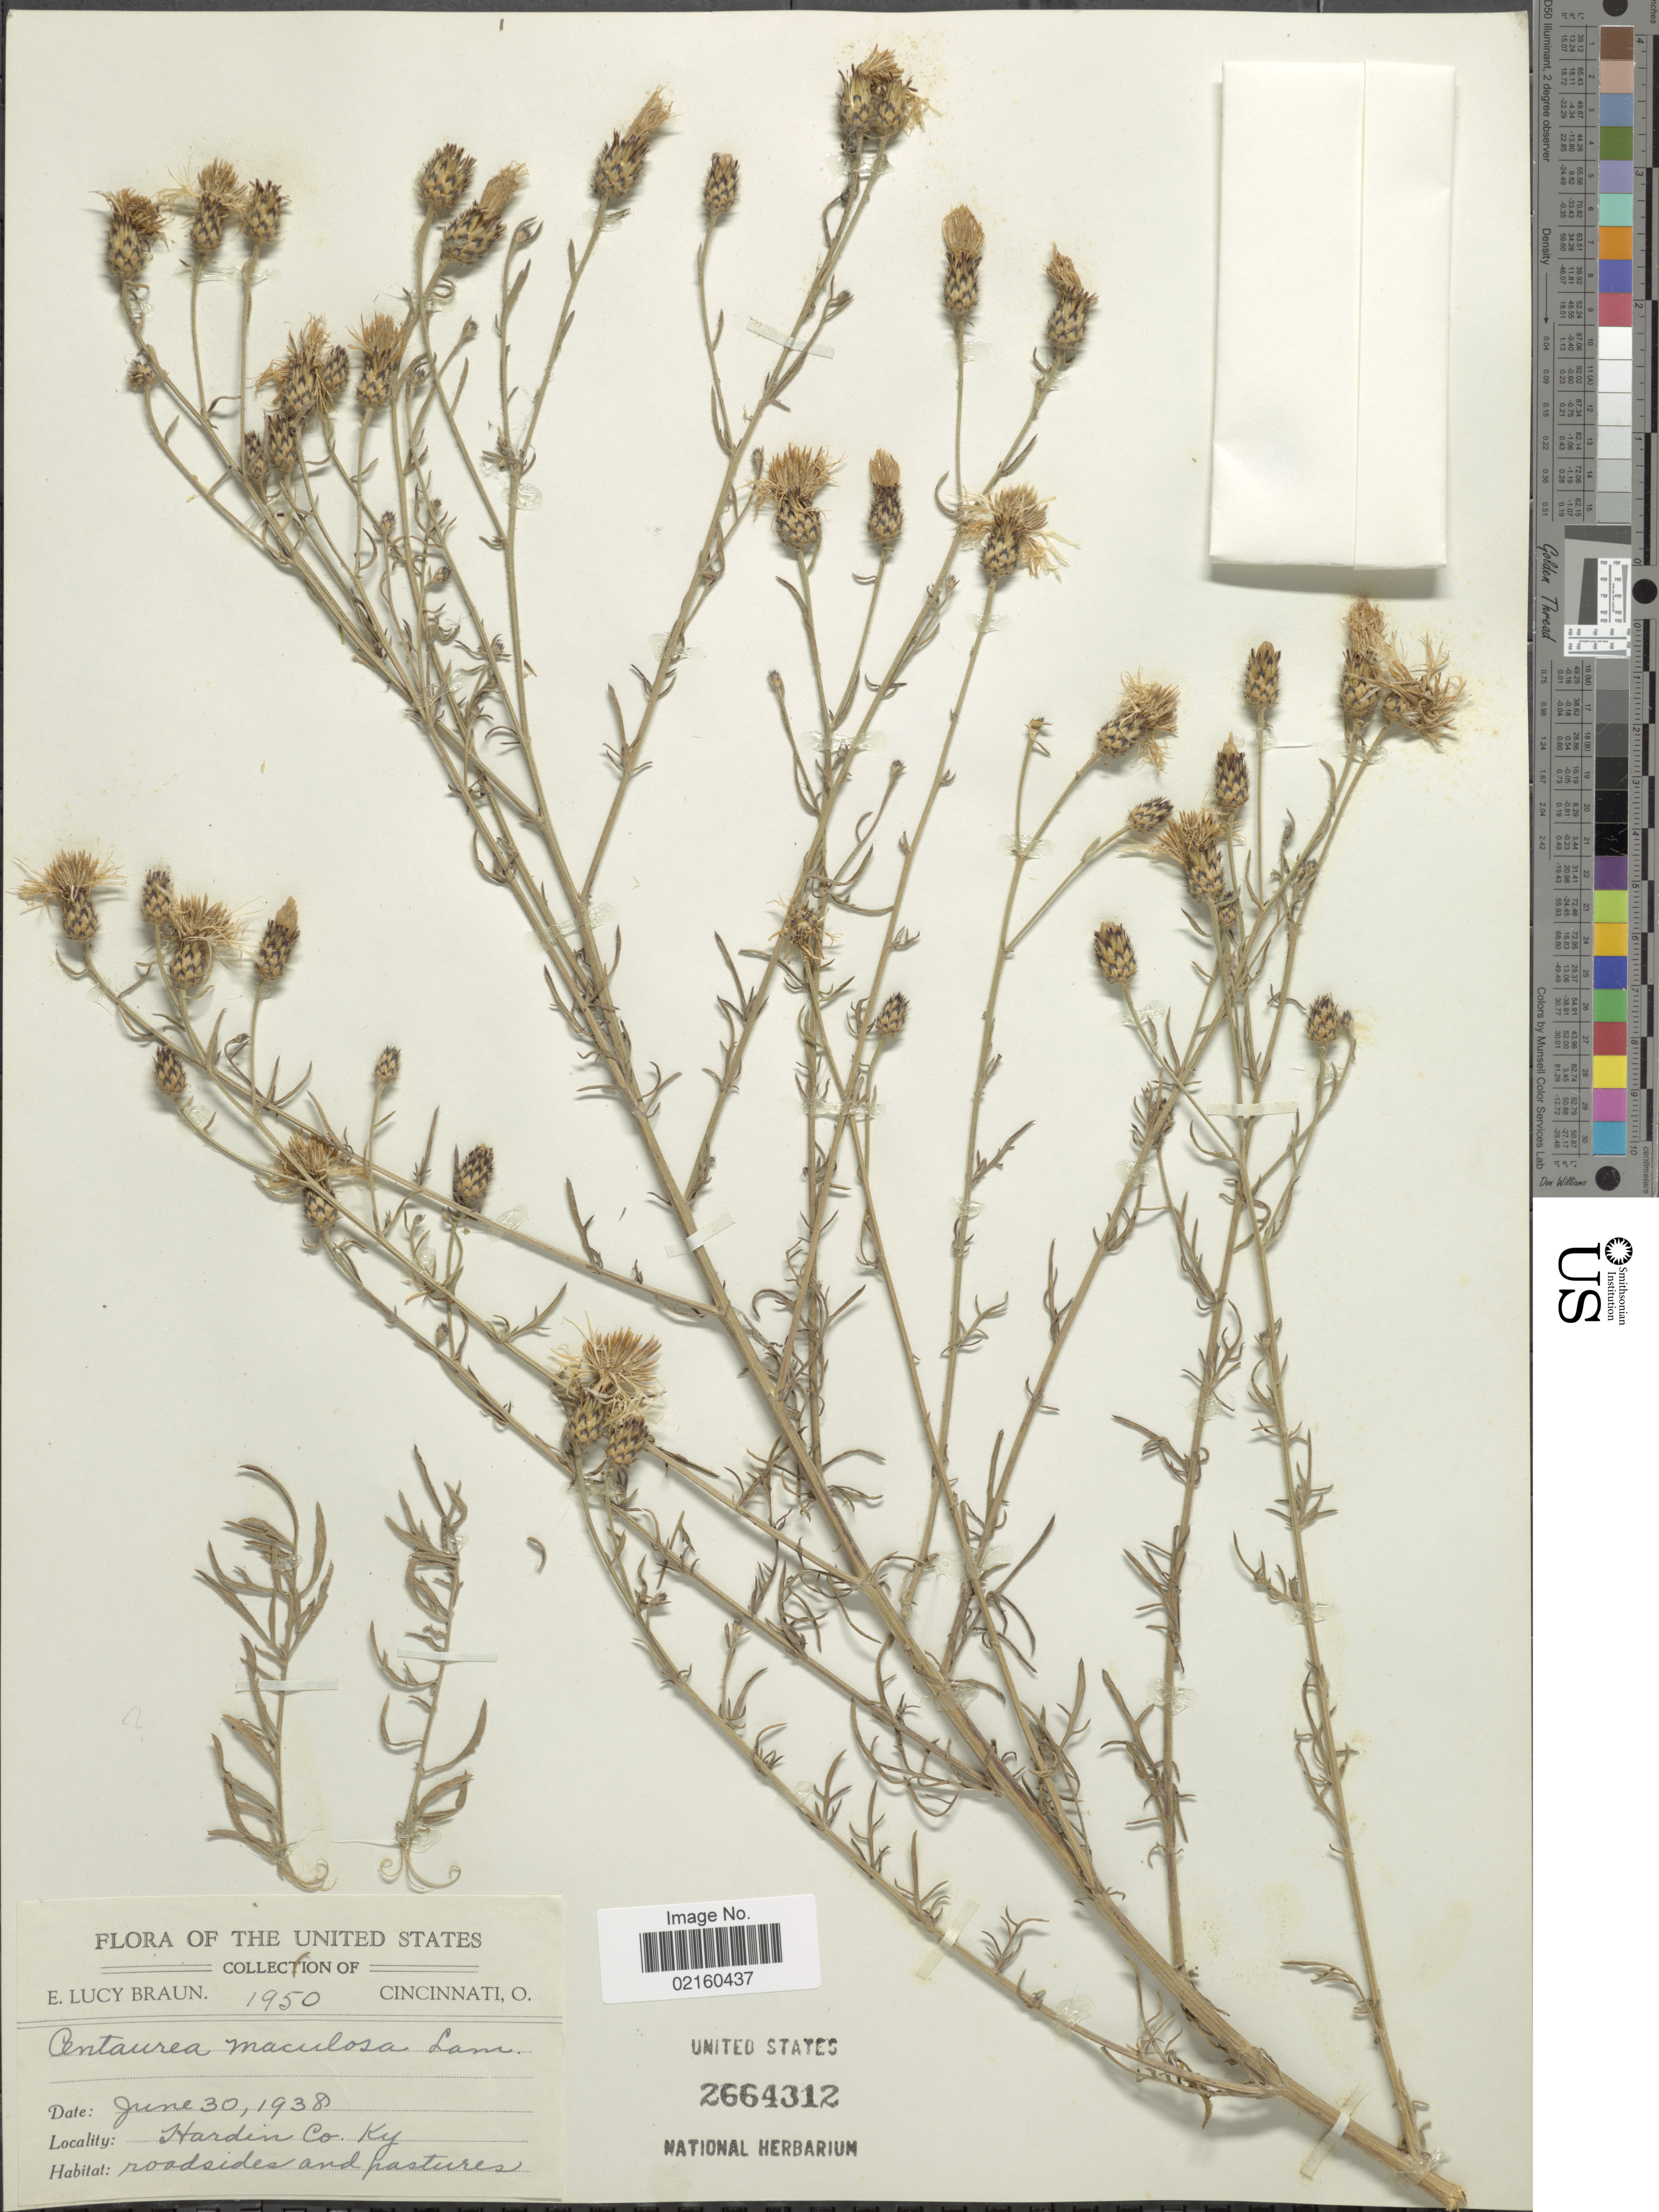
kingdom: Plantae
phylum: Tracheophyta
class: Magnoliopsida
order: Asterales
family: Asteraceae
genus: Centaurea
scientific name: Centaurea stoebe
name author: L.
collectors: E. L. Braun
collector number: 1950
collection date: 1938-06-30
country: United States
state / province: Kentucky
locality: Hardin Co.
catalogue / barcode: US 2664312